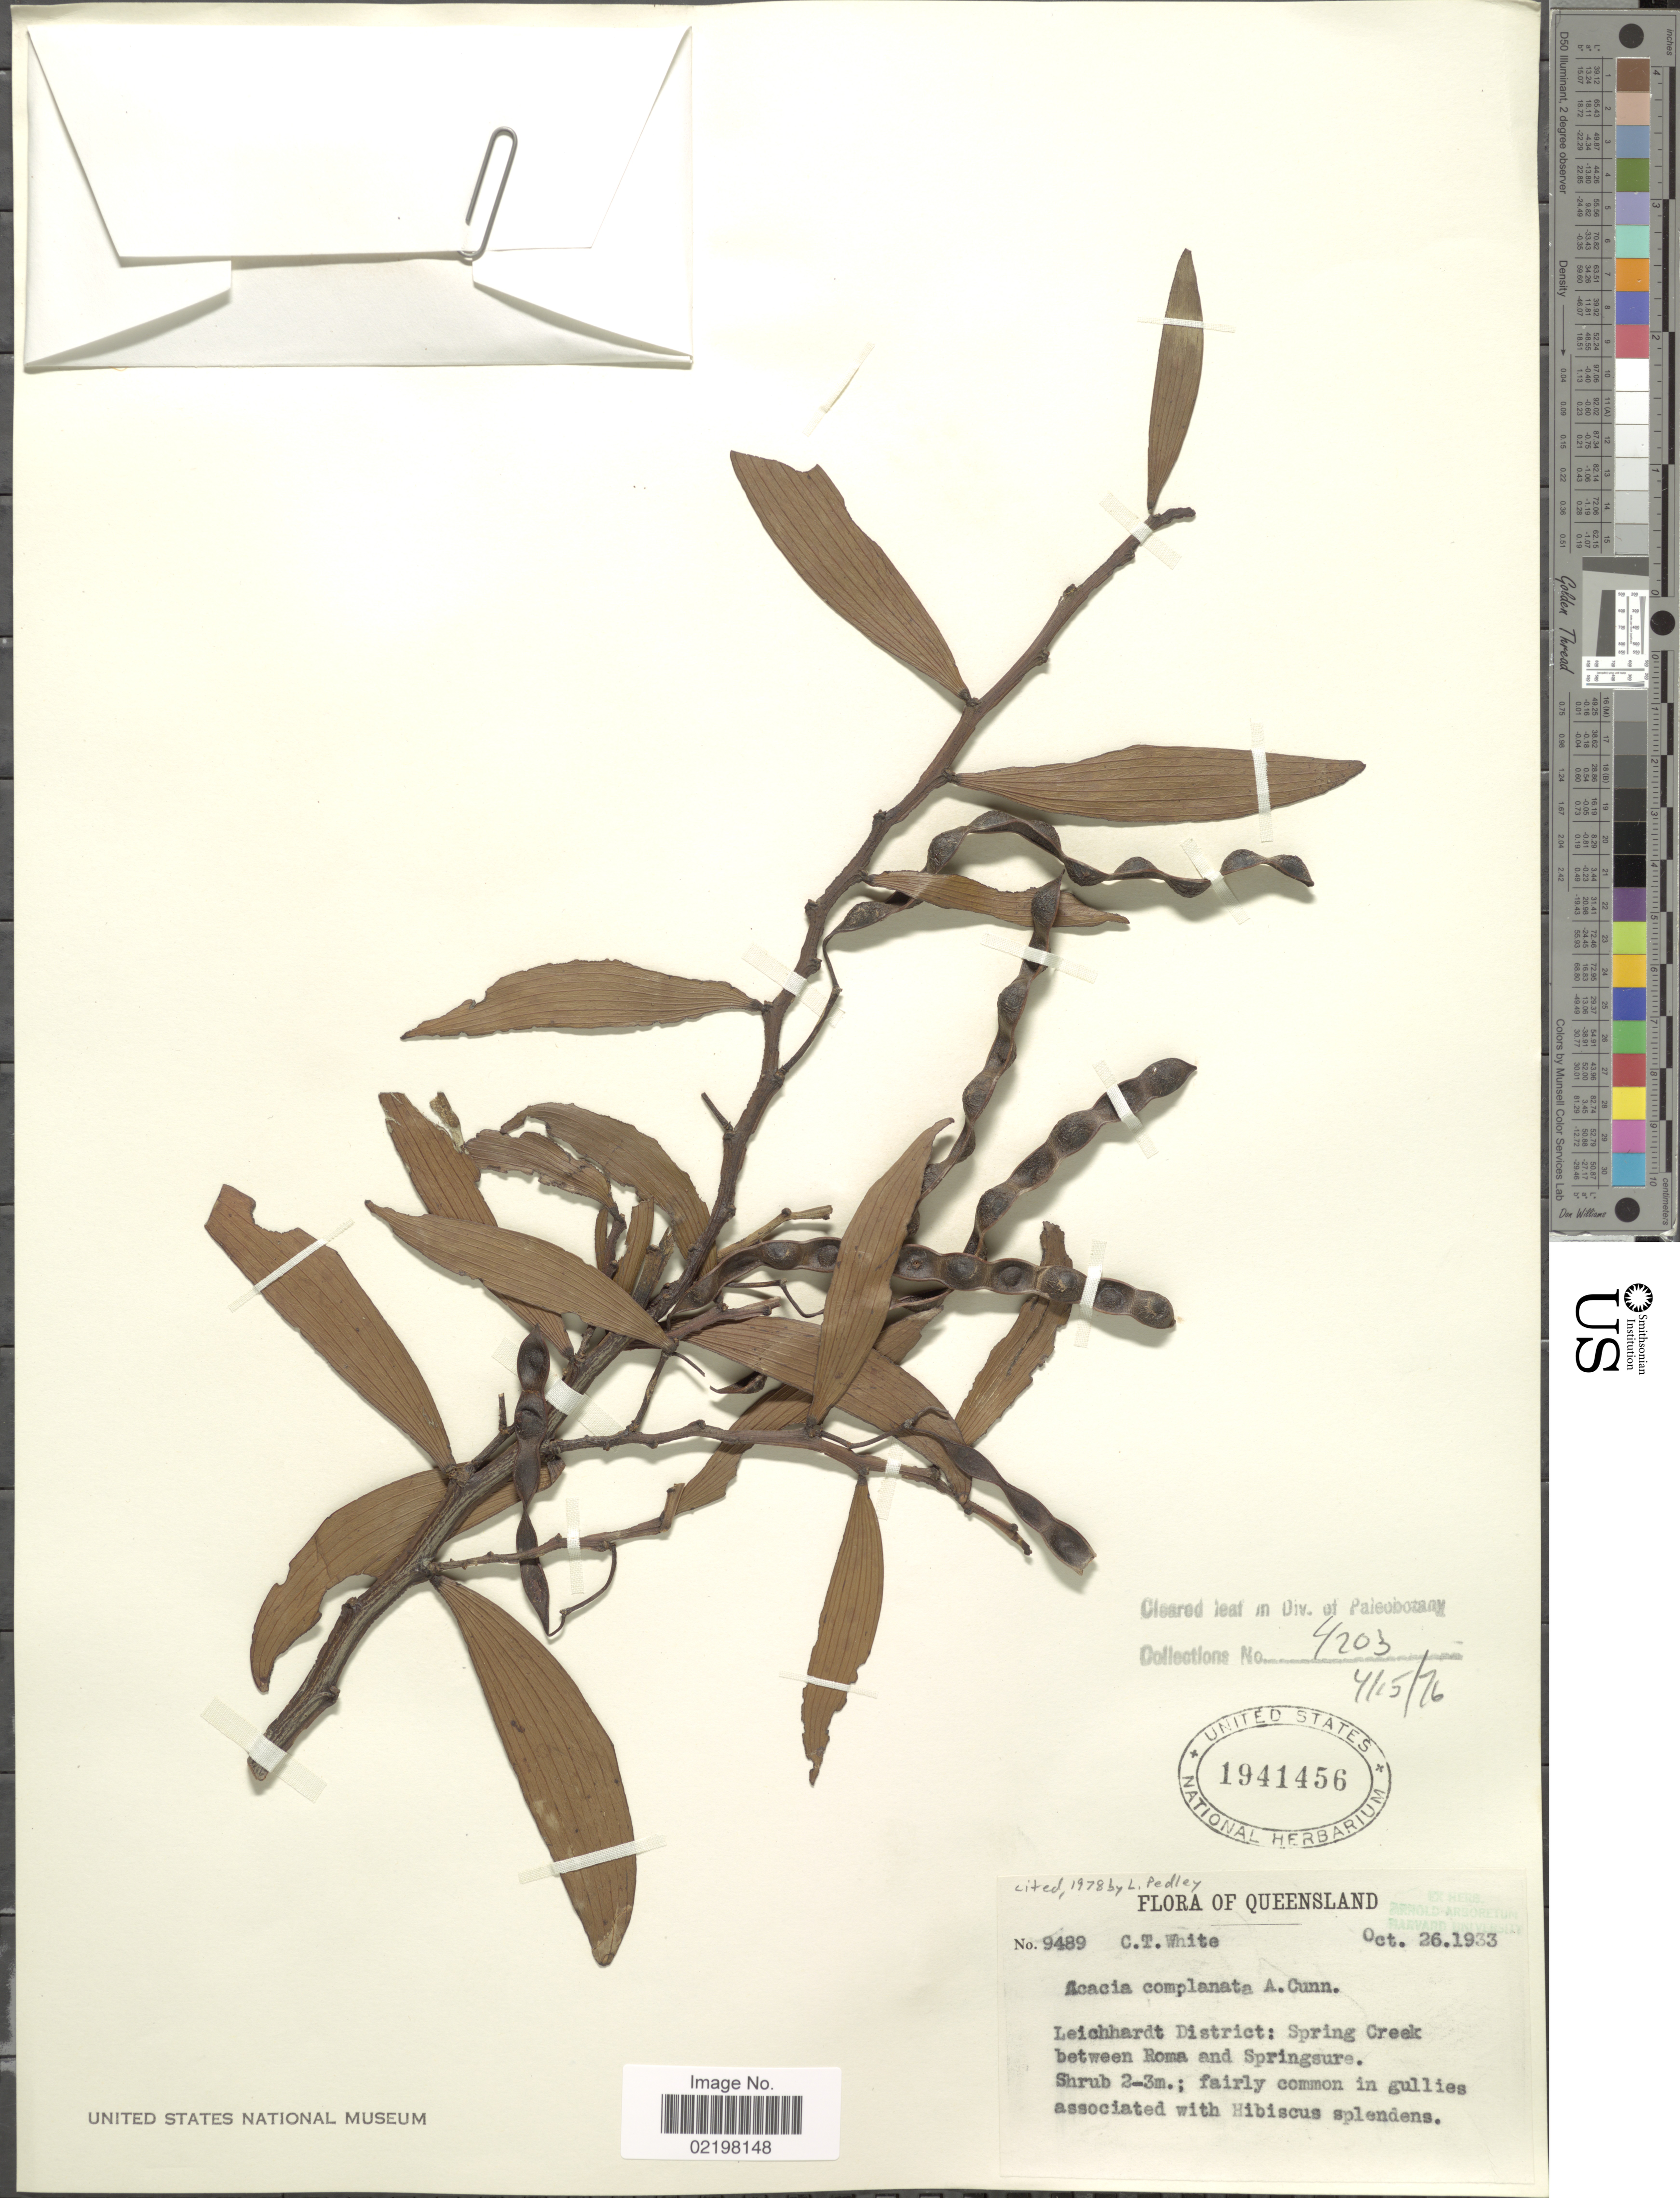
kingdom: Plantae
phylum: Tracheophyta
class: Magnoliopsida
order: Fabales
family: Fabaceae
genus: Acacia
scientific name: Acacia complanata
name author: A. Cunn.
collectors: C. T. White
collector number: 9489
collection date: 1933-10-26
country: Australia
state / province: Queensland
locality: Leichhardt District: Spring Creek between Roma and Springsure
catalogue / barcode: US 1941456